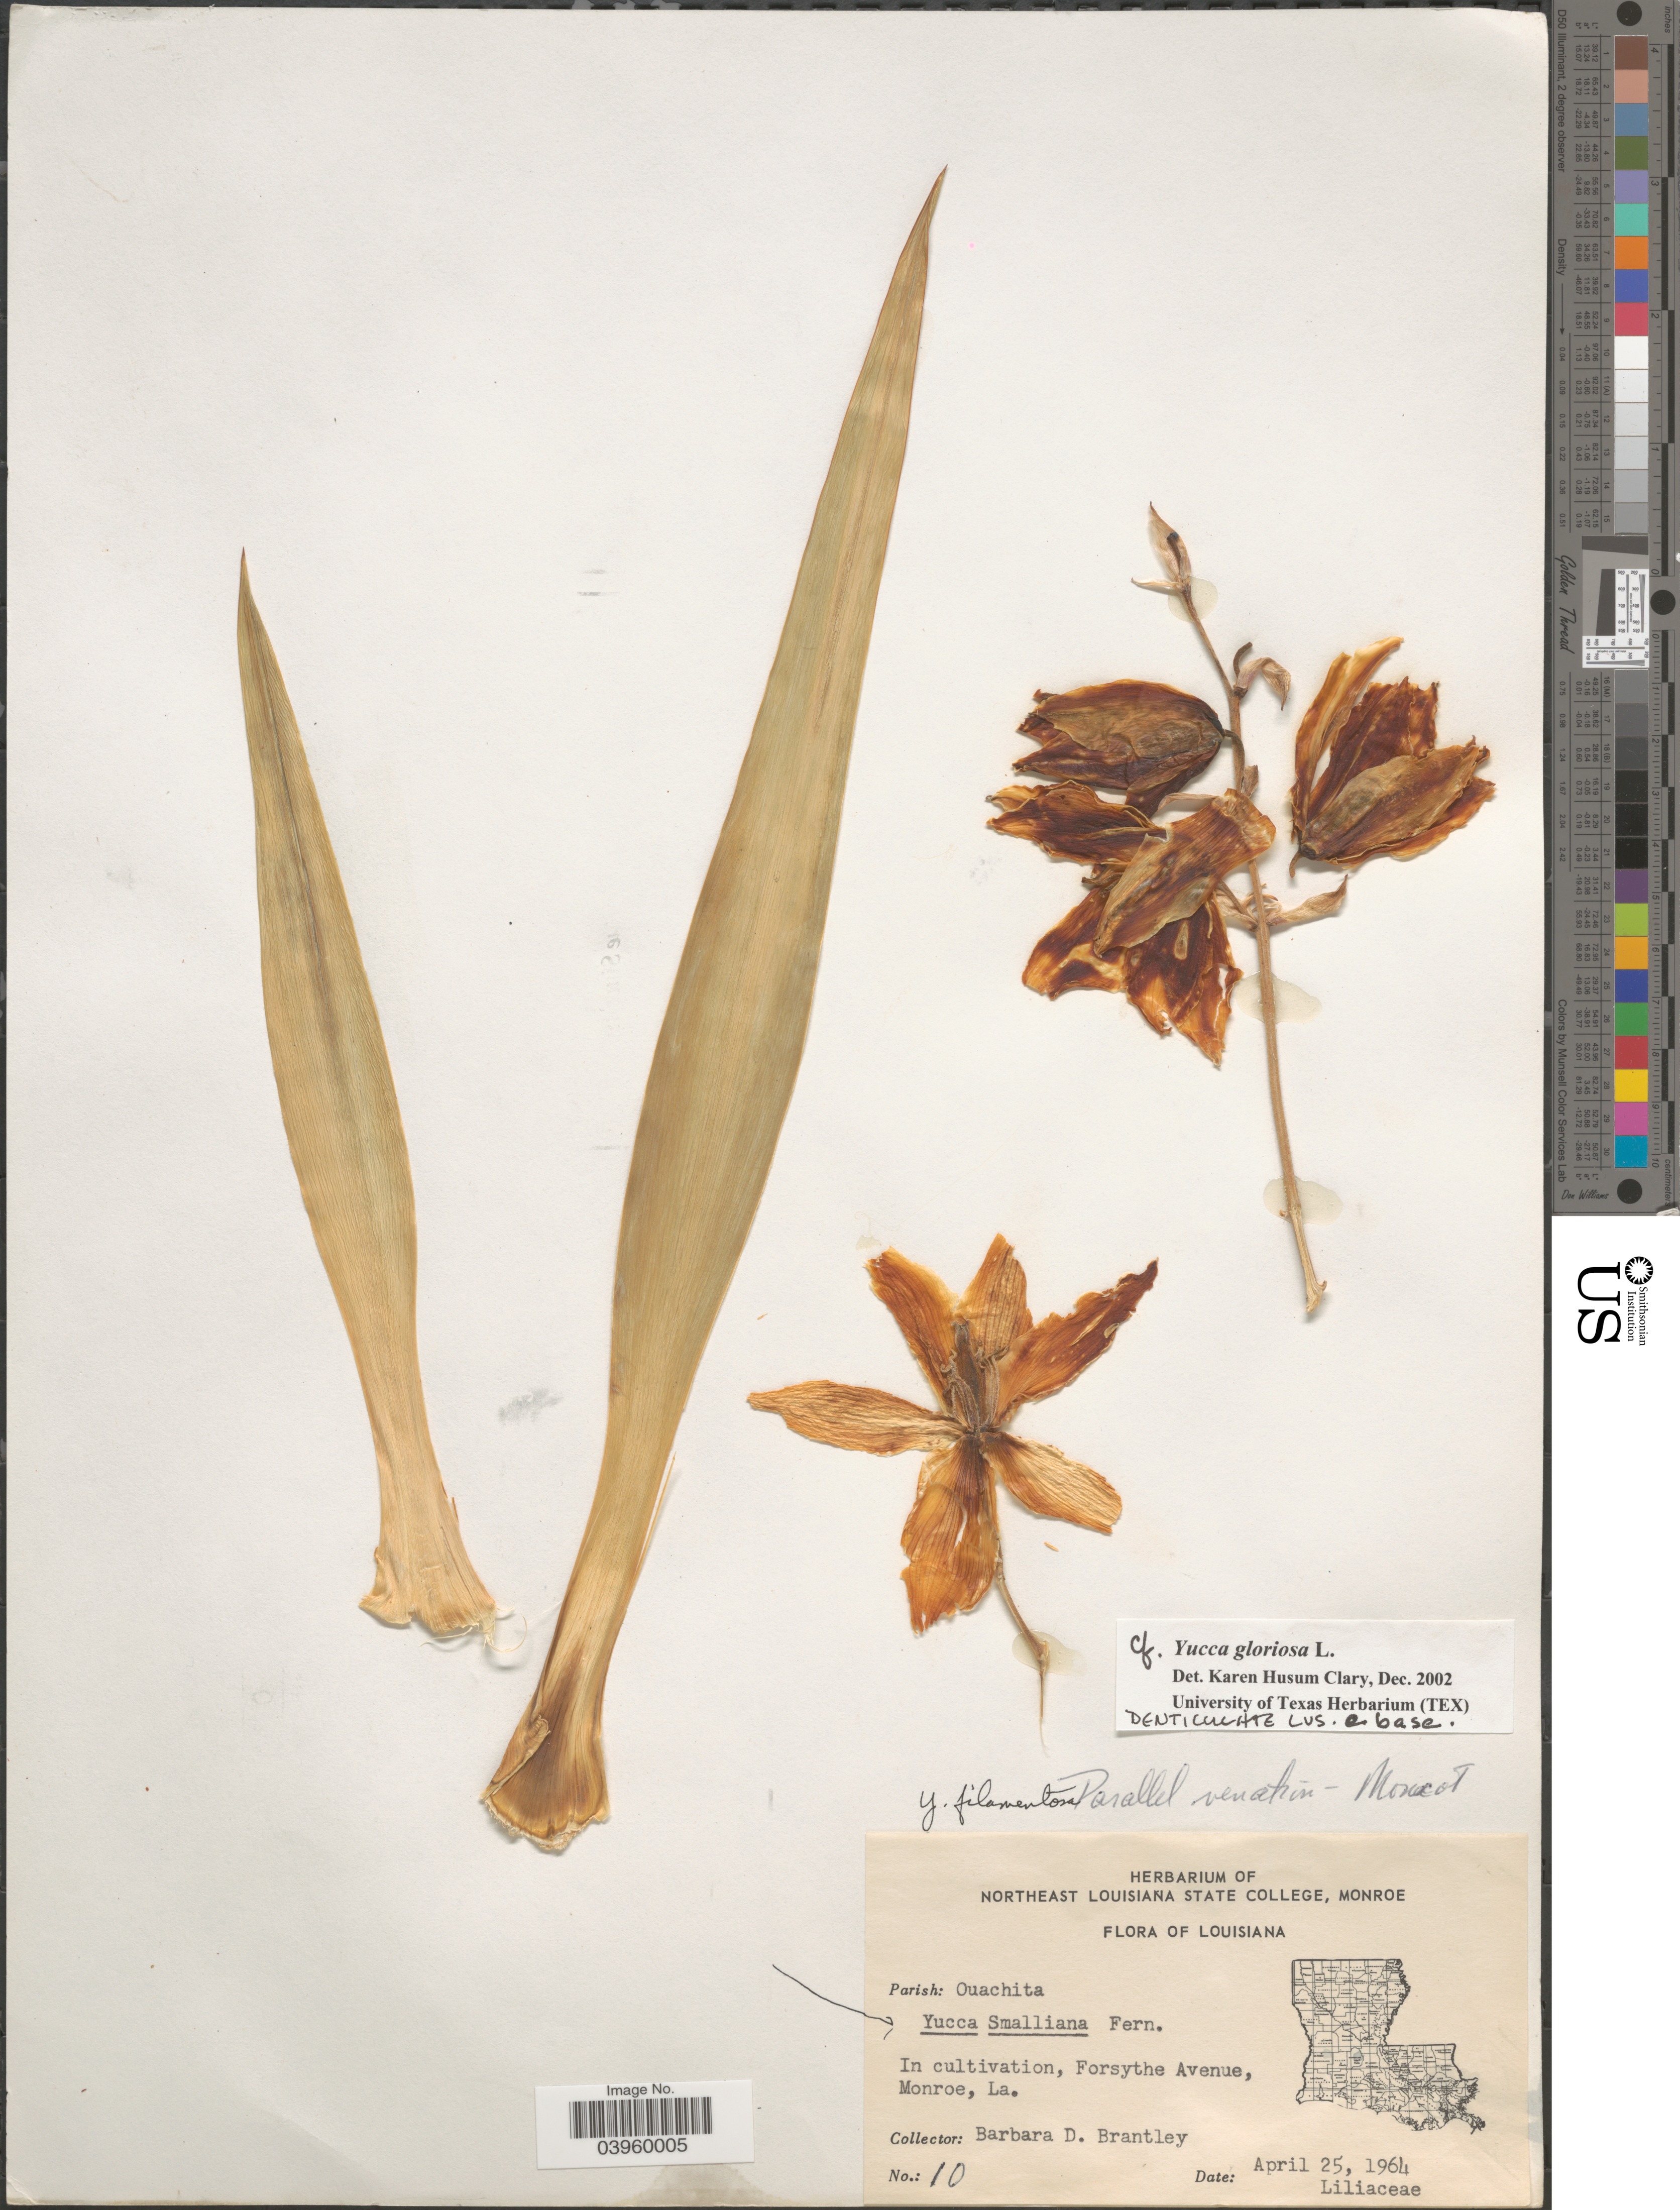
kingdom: Plantae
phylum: Tracheophyta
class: Liliopsida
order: Asparagales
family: Asparagaceae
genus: Yucca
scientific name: Yucca gloriosa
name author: L.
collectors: B. Brantley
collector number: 10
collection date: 1964-04-25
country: United States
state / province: Louisiana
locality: Parish: Ouachita. Forsythe Avenue, Monroe.